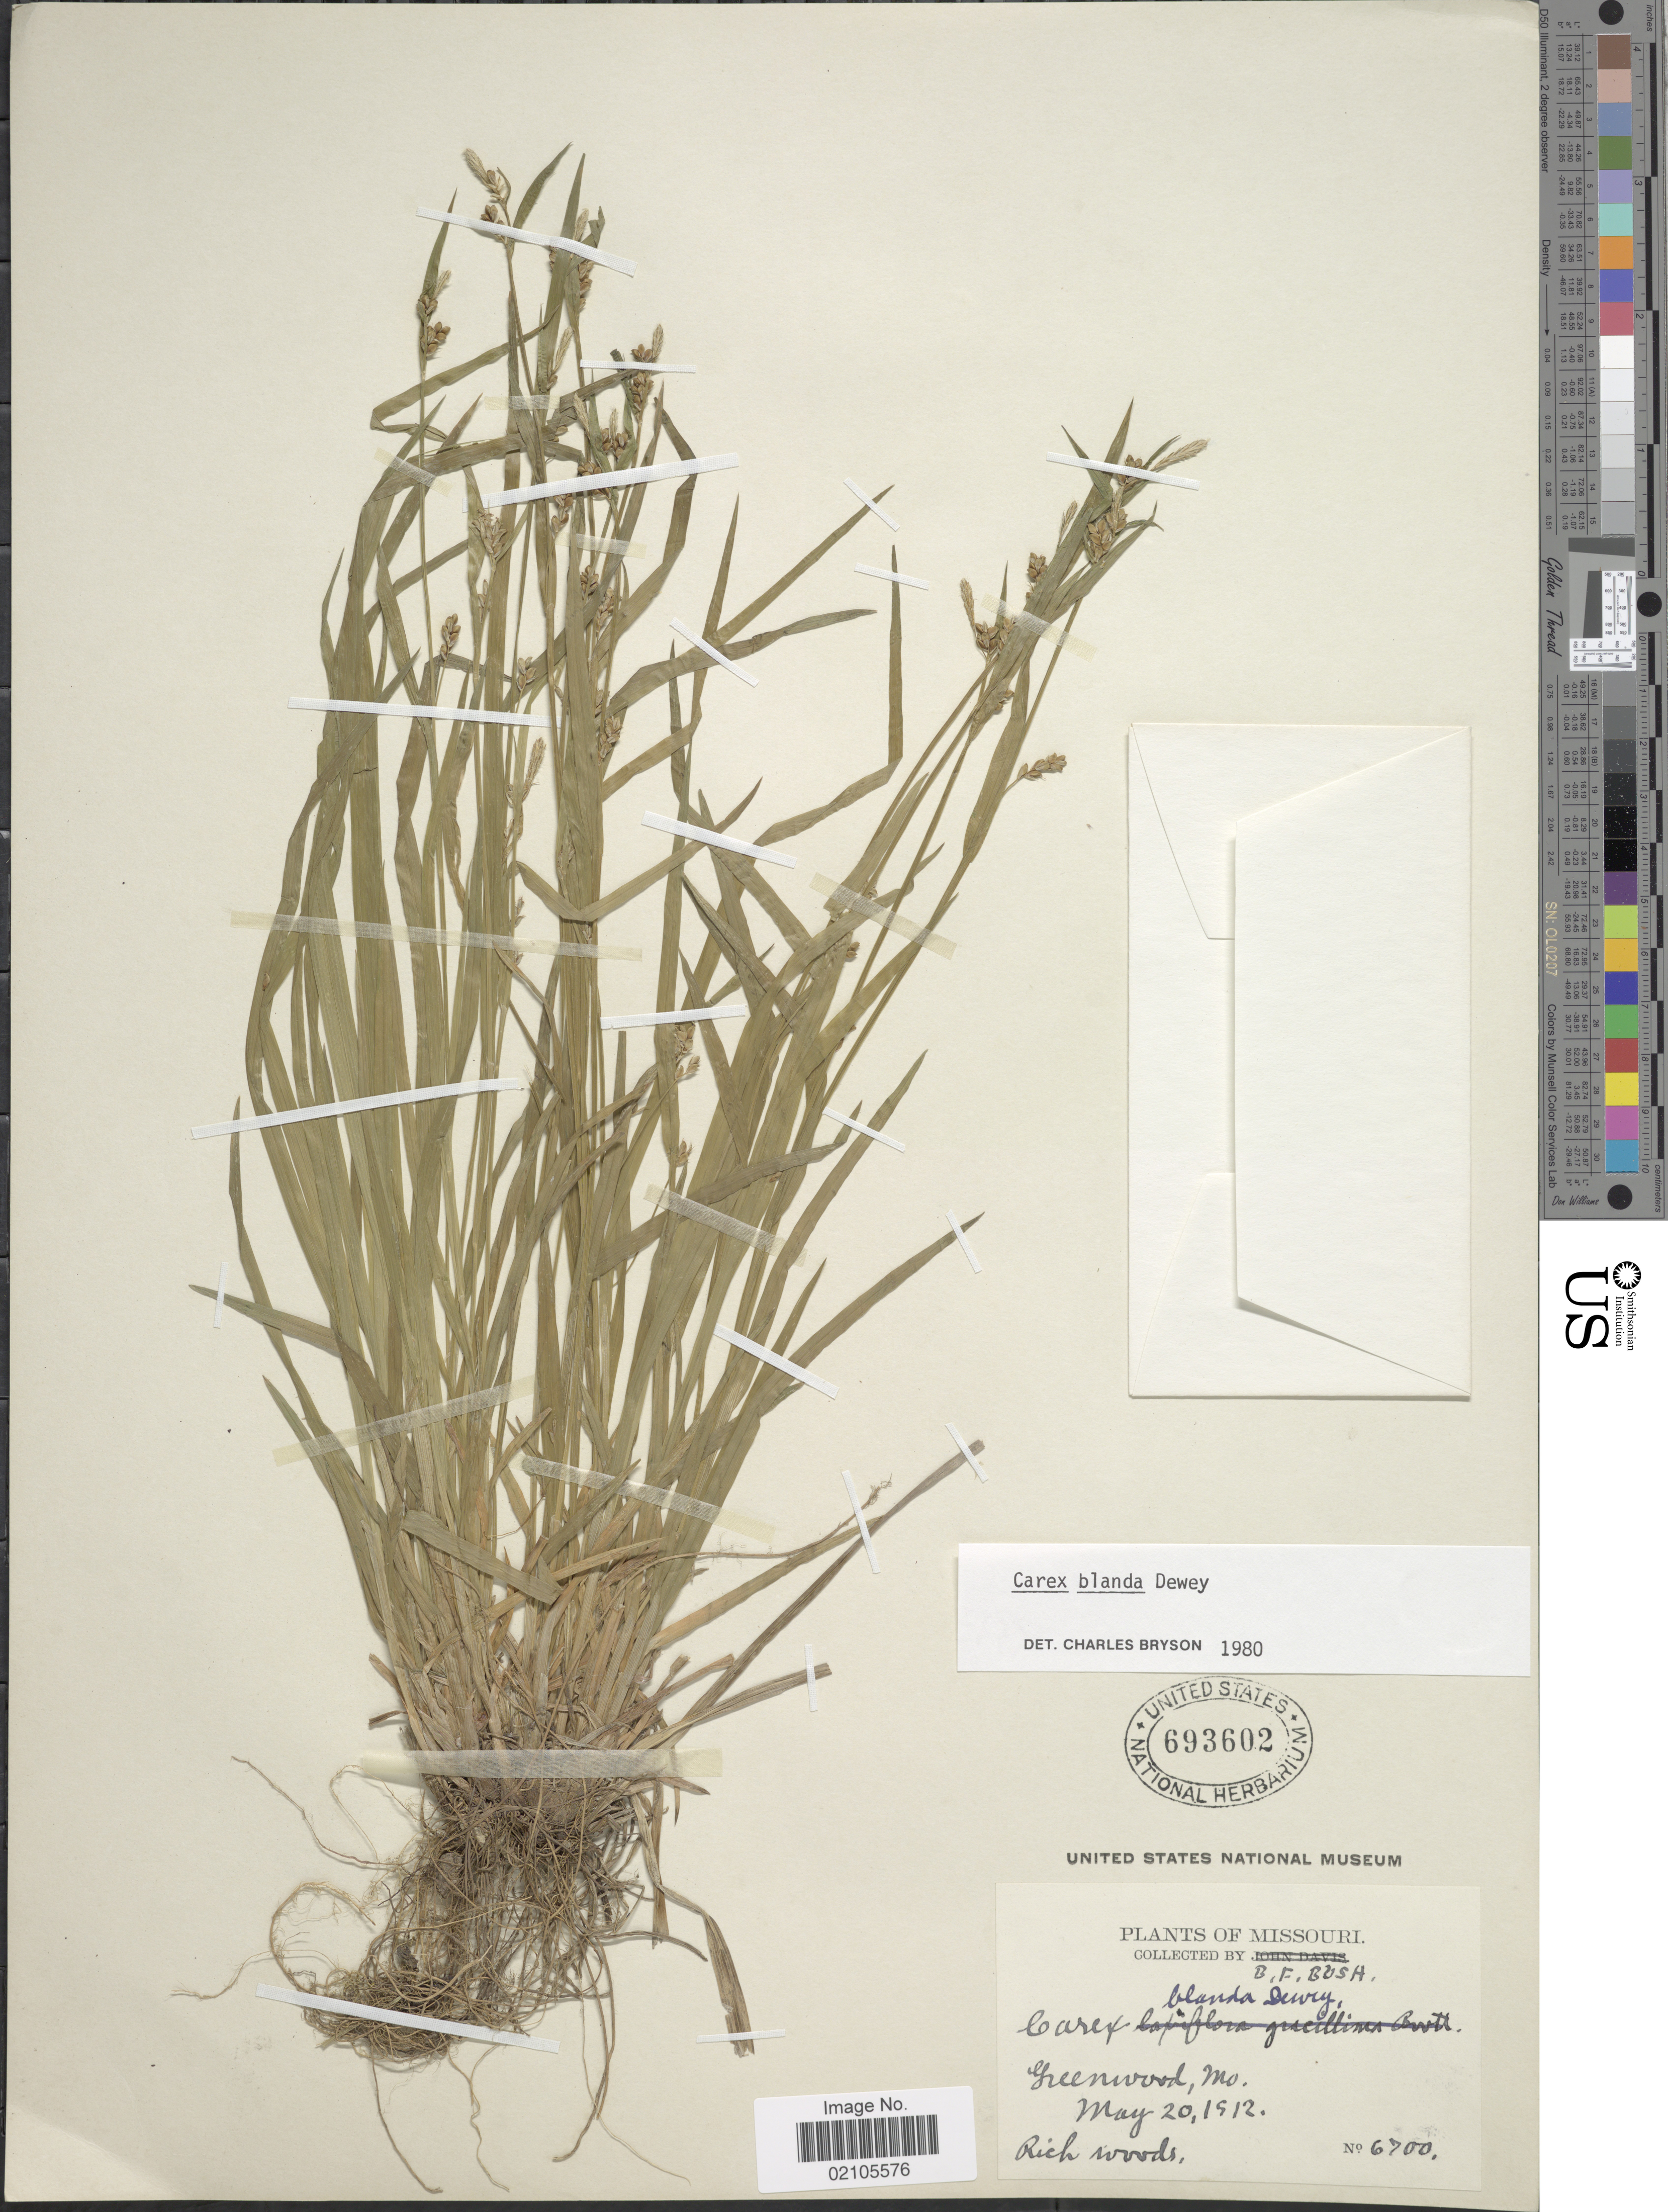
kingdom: Plantae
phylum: Tracheophyta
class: Liliopsida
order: Poales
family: Cyperaceae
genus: Carex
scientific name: Carex blanda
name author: Dewey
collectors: B. F. Bush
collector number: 6700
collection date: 1912-05-20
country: United States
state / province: Missouri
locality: Greenwood, Mo.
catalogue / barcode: US 693602